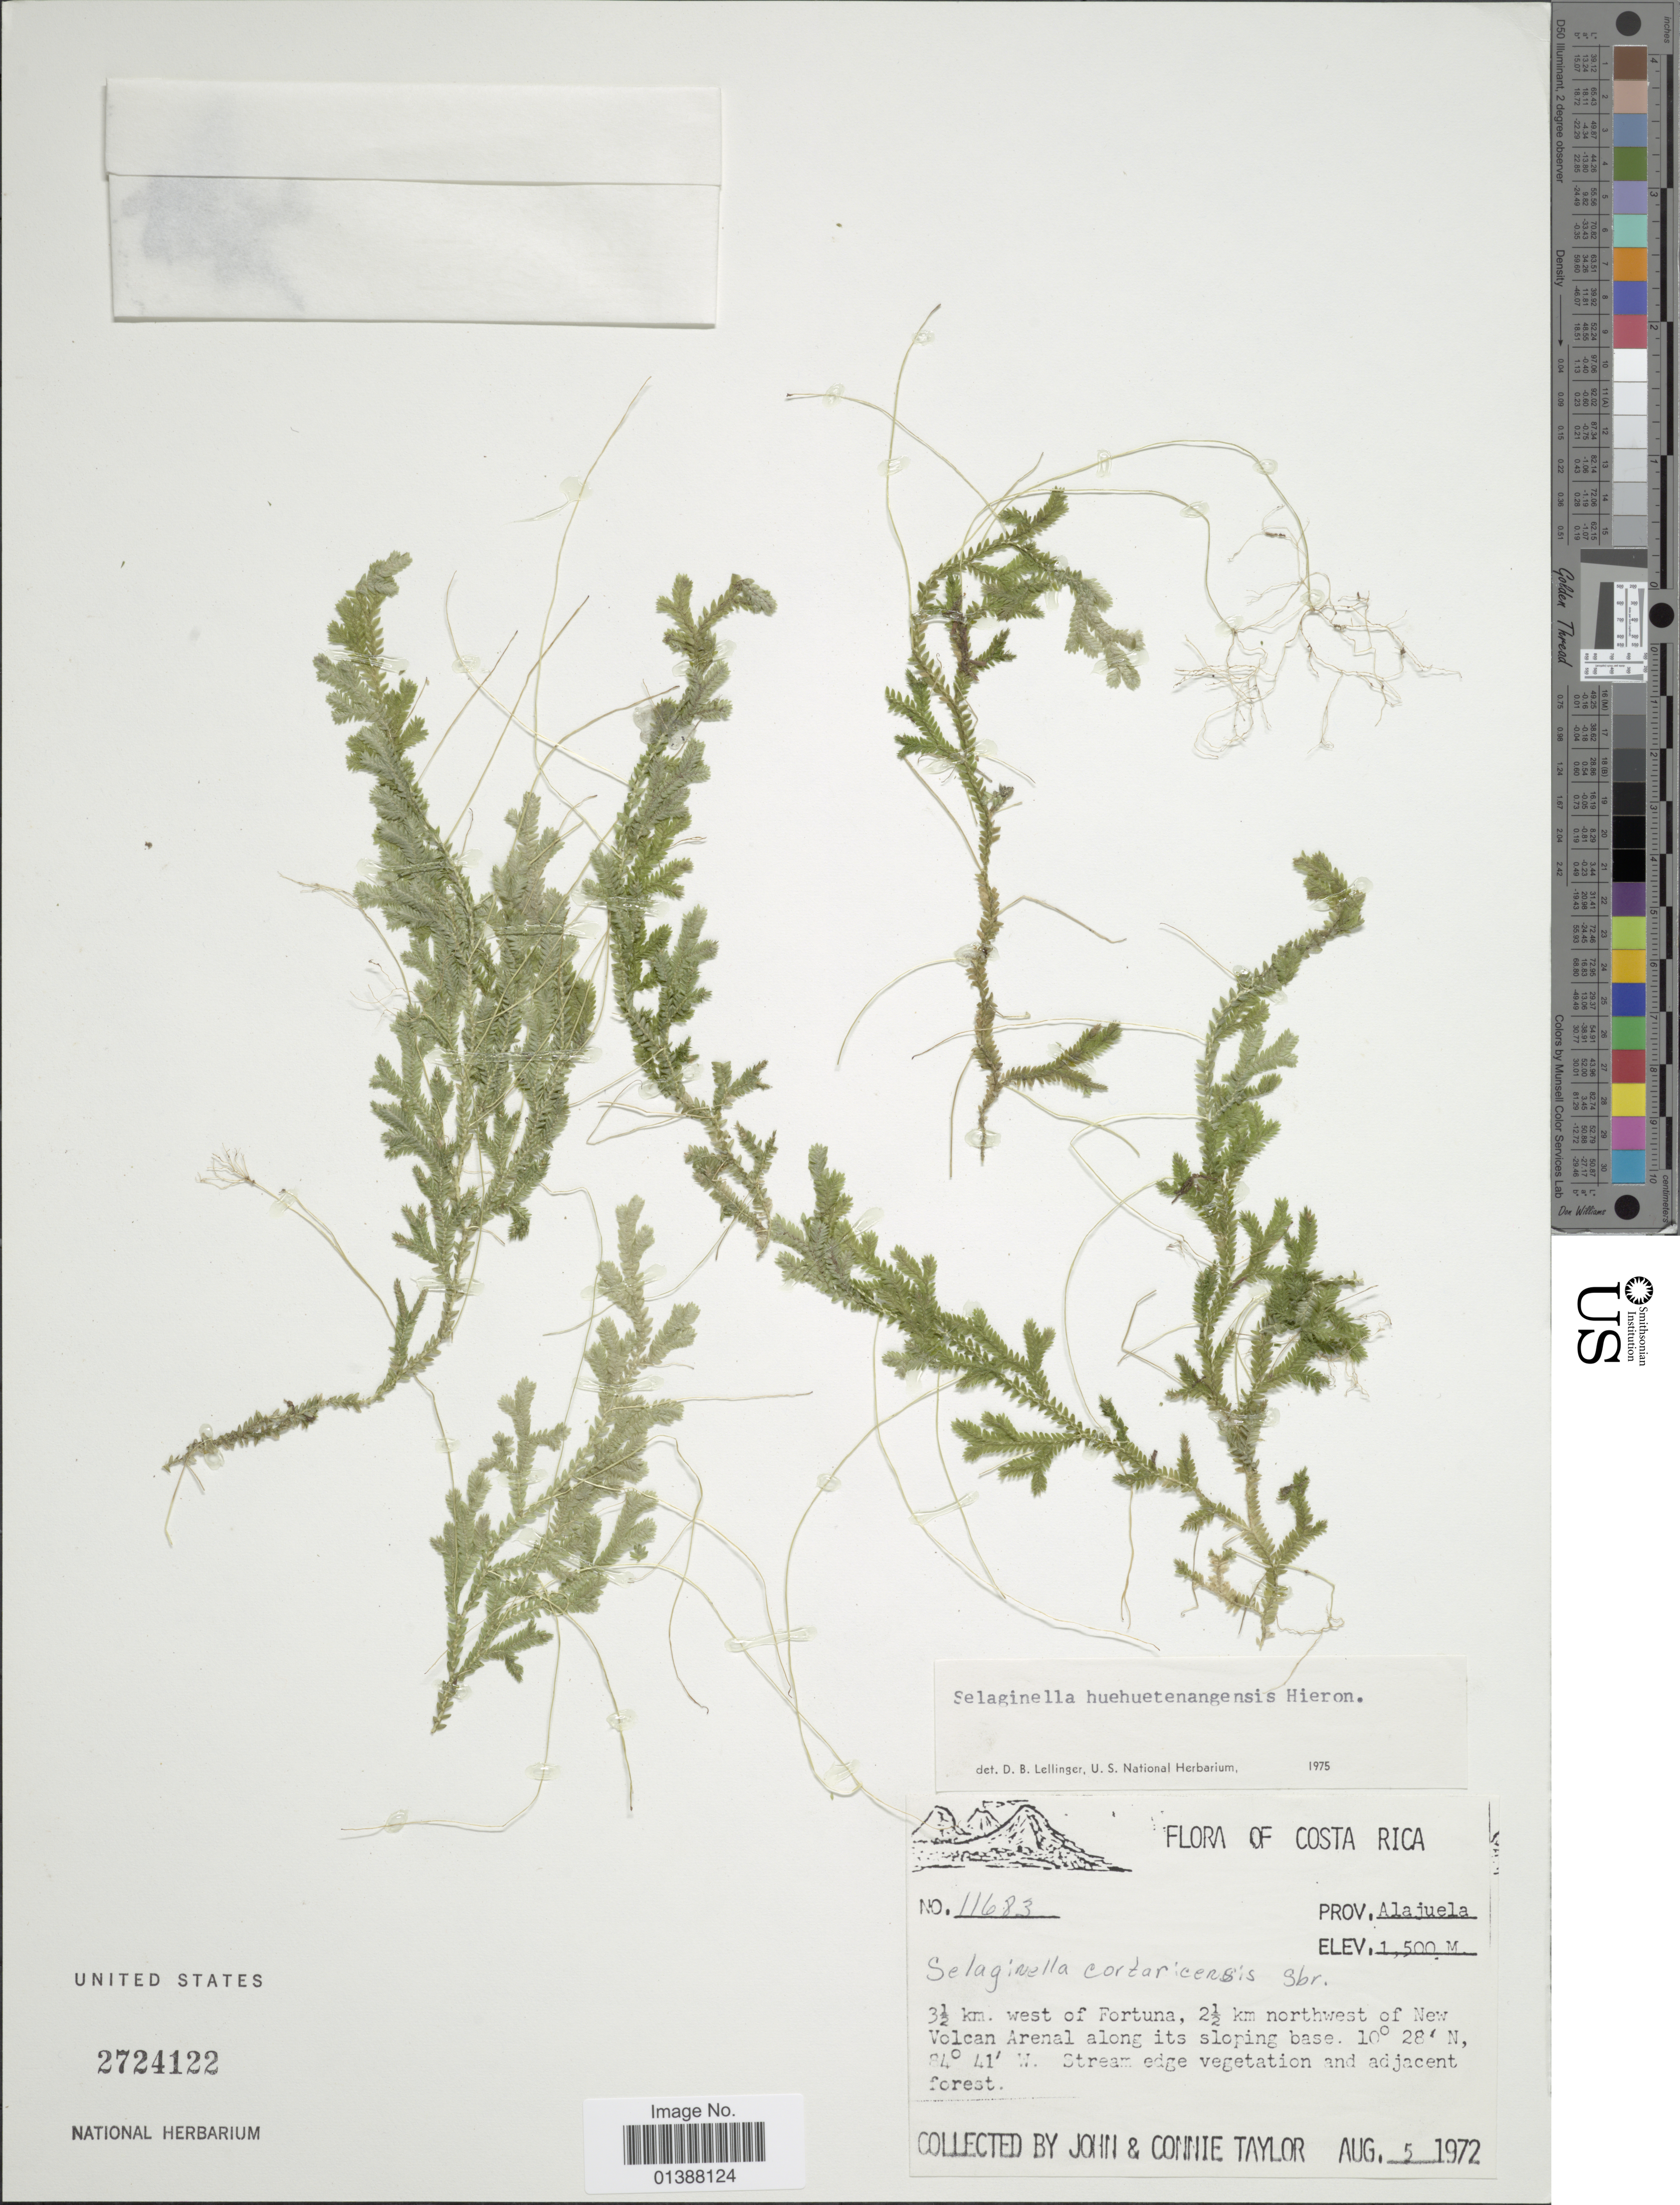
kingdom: Plantae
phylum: Tracheophyta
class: Lycopodiopsida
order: Selaginellales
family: Selaginellaceae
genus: Selaginella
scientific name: Selaginella huehuetenangensis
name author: Hieron.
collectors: J. Taylor & C. Taylor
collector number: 11683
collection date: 1972-08-05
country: Costa Rica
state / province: Alajuela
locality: Prov. Alajuela, 3½ km west of Fortuna, 2½ km northwest of New Volcan Arenal along its sloping base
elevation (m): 1500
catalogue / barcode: US 2724122